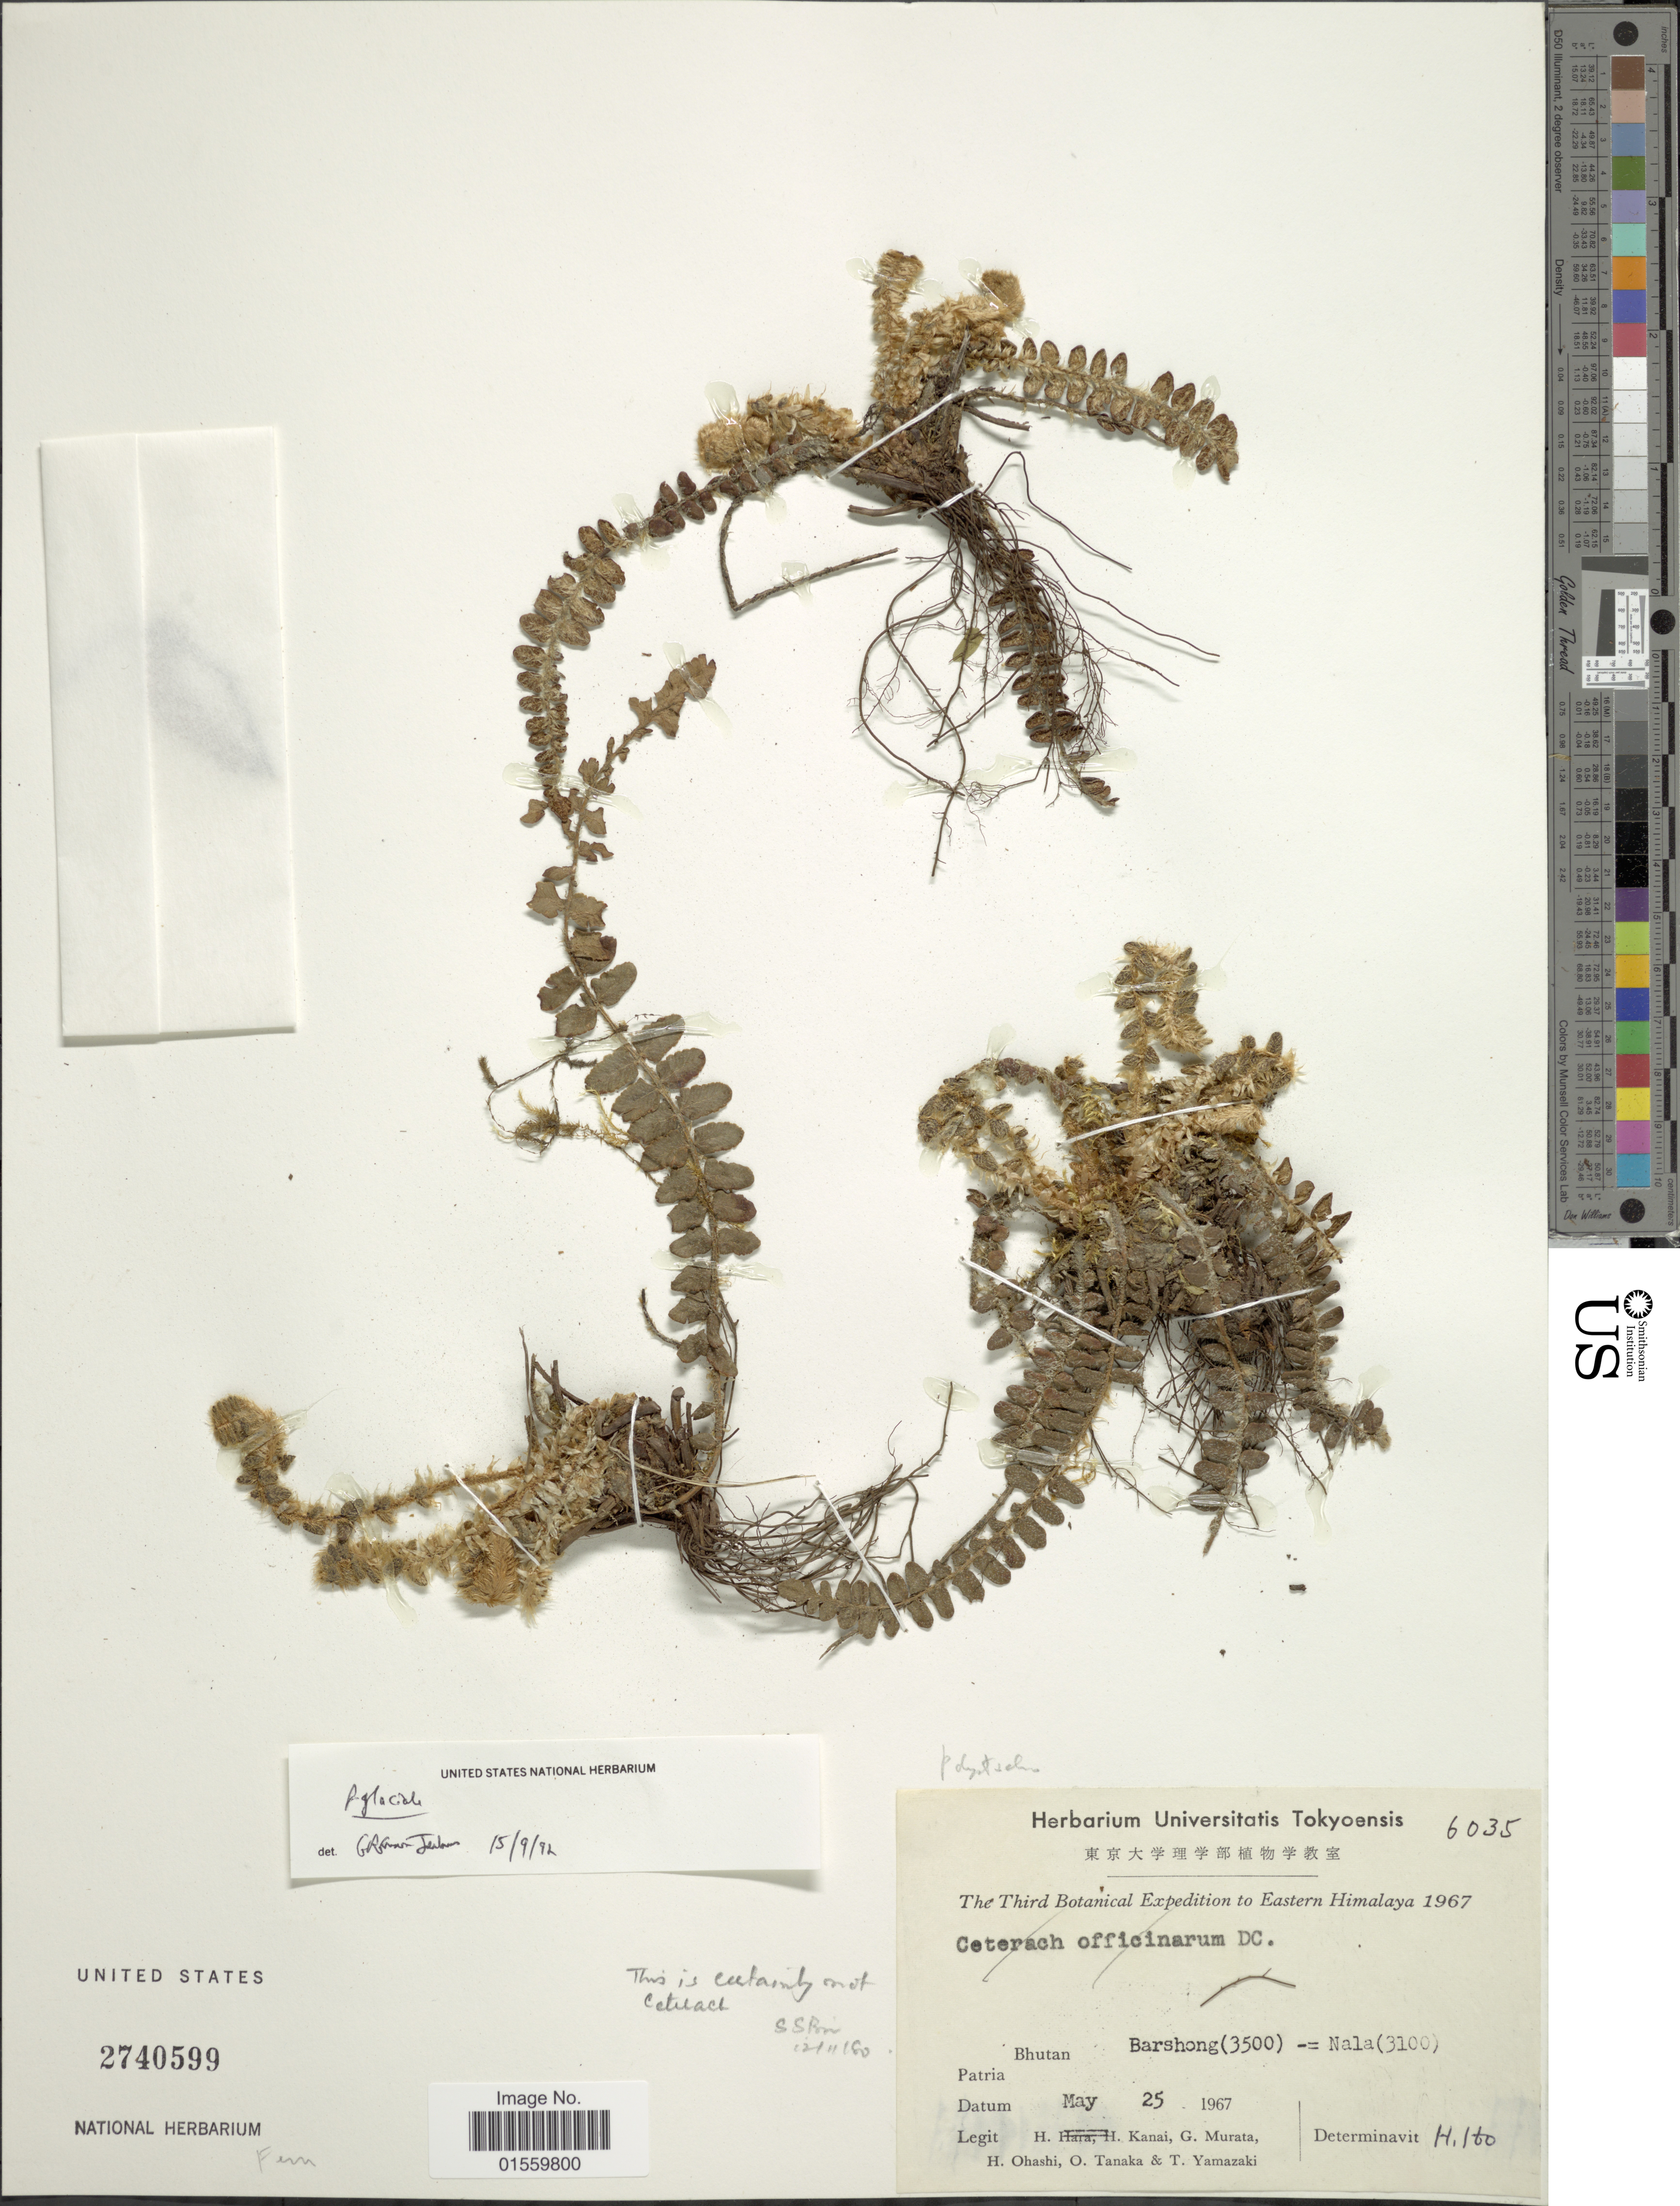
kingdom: Plantae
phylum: Tracheophyta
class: Polypodiopsida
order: Polypodiales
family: Dryopteridaceae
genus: Polystichum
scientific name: Polystichum sp.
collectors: H. Kanai, G. Murata, H. Ohashi, O. Tanaka & T. Yamazaki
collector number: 6035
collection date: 1967-05-25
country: Bhutan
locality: Eastern Himalaya, Barshong, Nala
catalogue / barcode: US 2740599